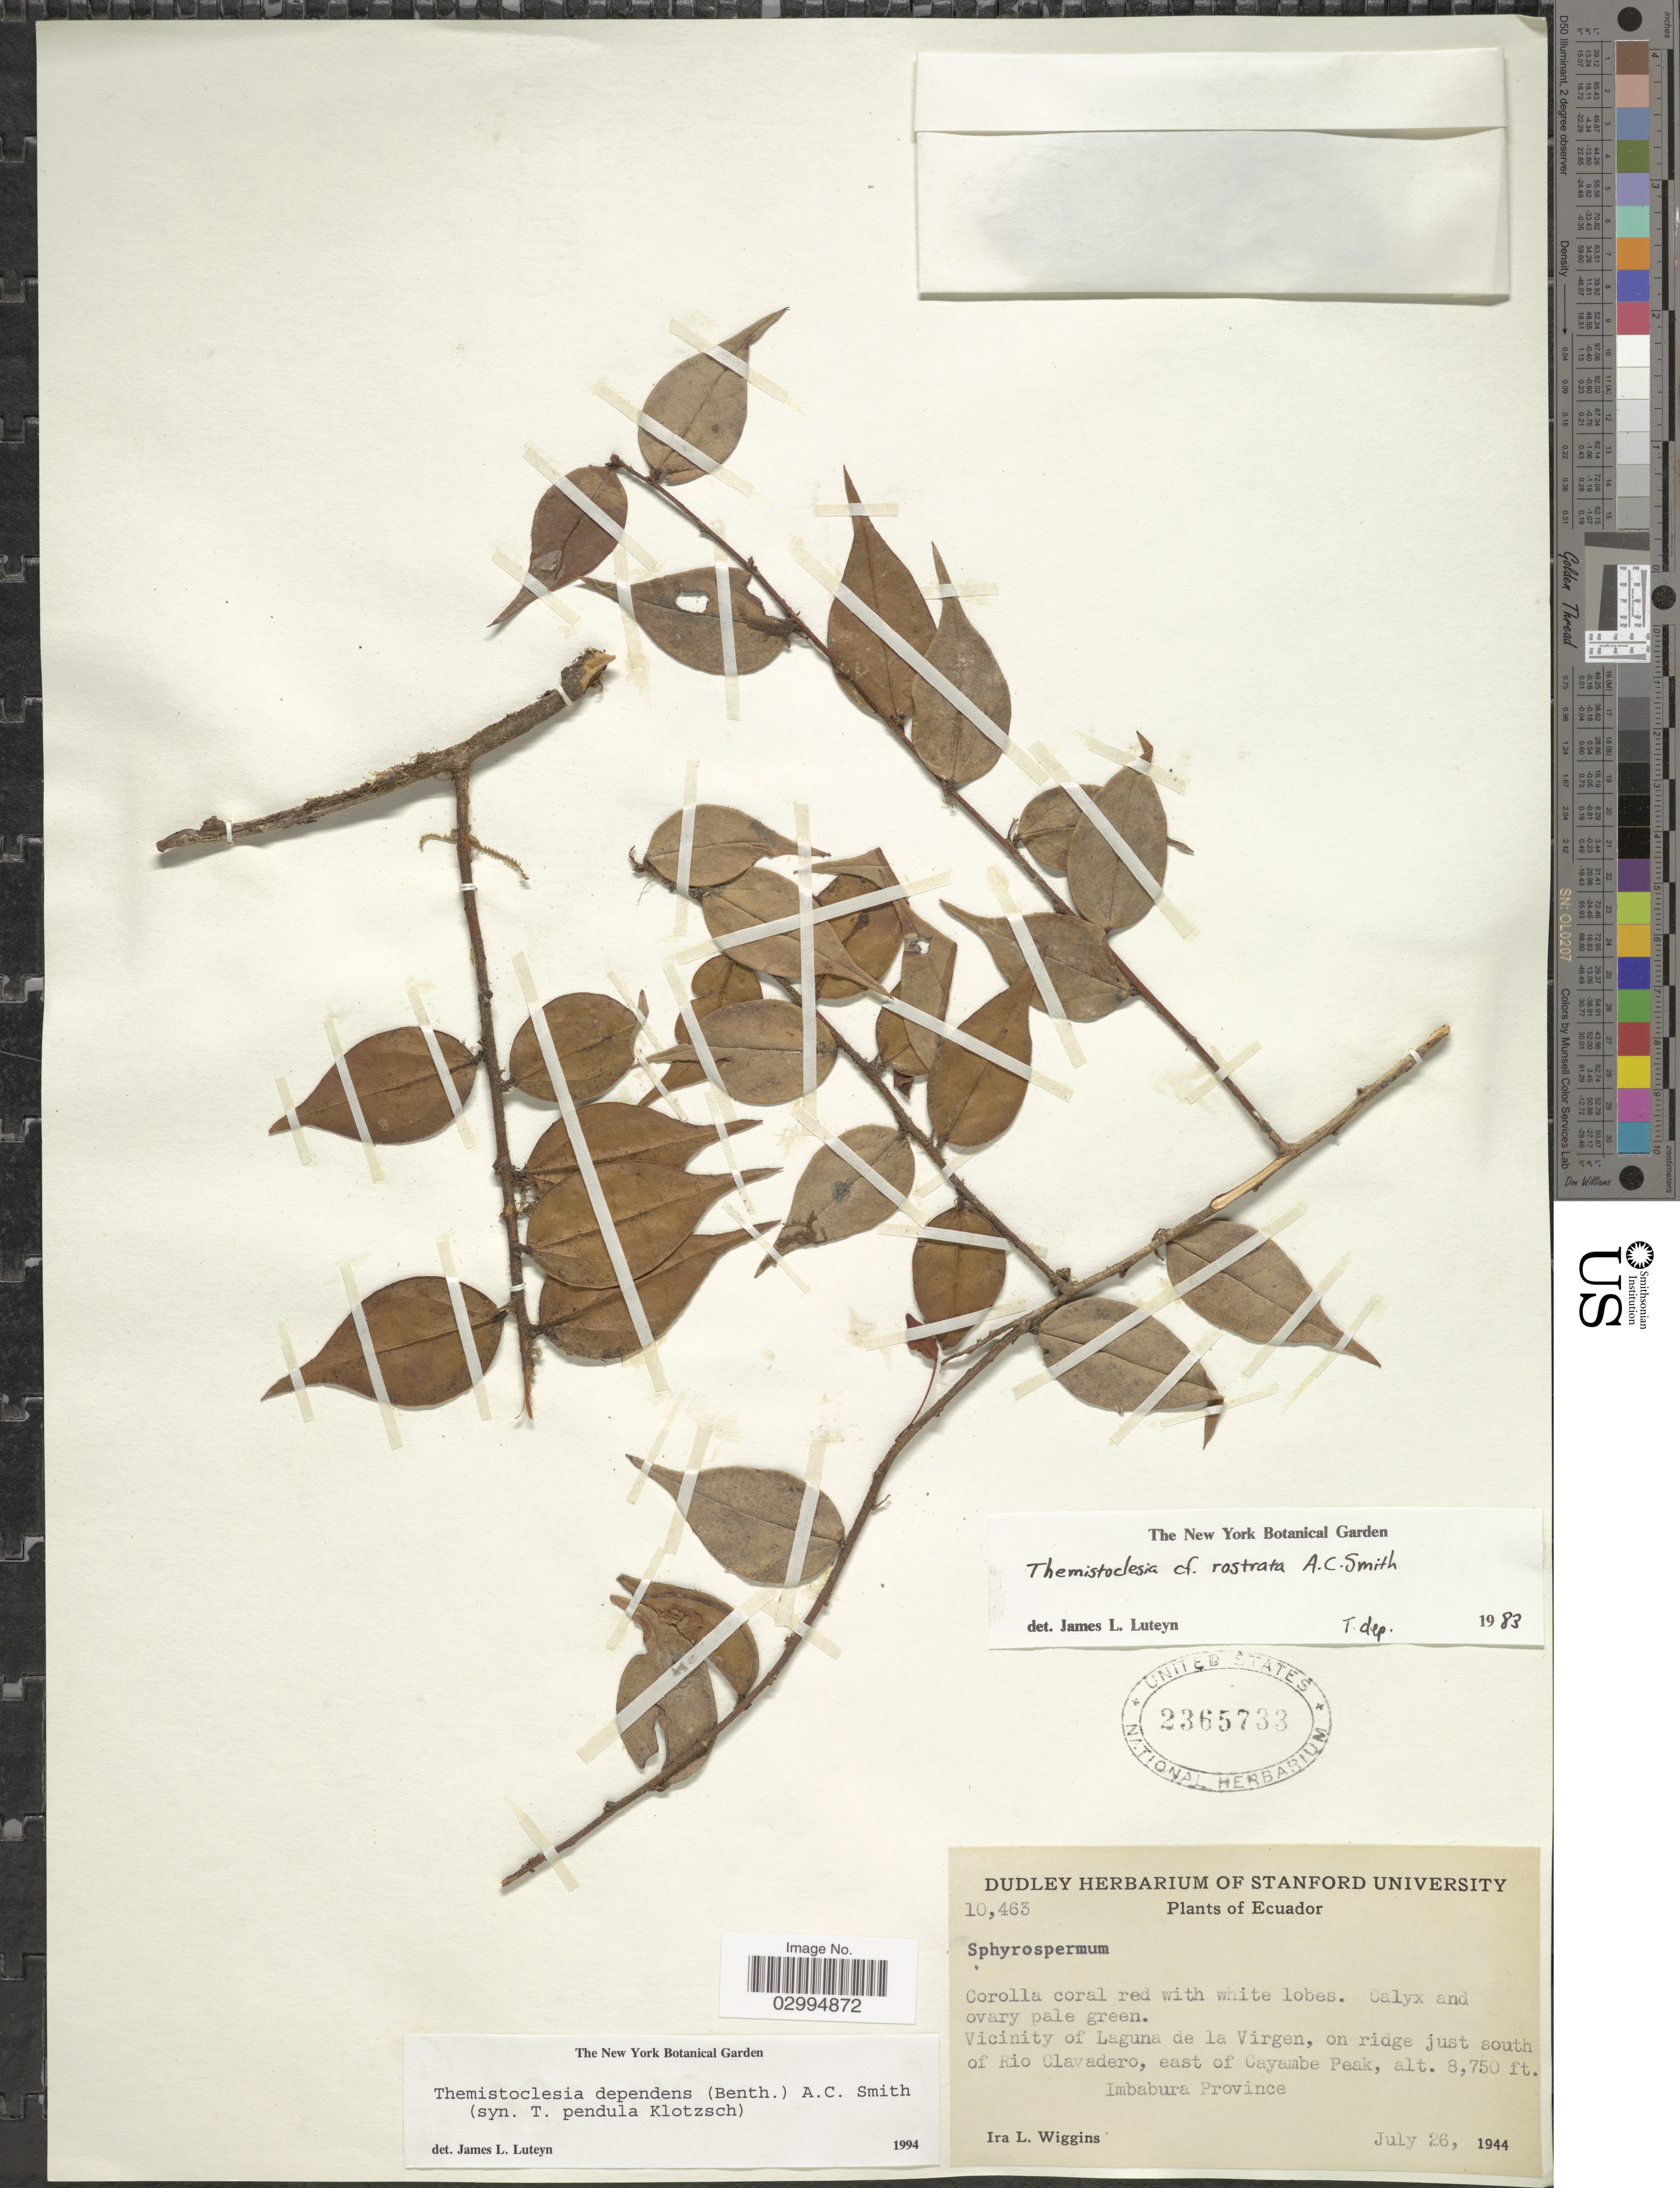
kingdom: Plantae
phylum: Tracheophyta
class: Magnoliopsida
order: Ericales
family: Ericaceae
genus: Themistoclesia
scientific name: Themistoclesia dependens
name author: (Benth.) A.C. Sm.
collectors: I. L. Wiggins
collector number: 10463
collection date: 1944-07-26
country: Ecuador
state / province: Imbabura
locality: Vicinity of Laguna de la Virgen, on ridge just south of Rio Clavadero, east of Cayambe Peak.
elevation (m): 2667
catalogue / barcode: US 2365733